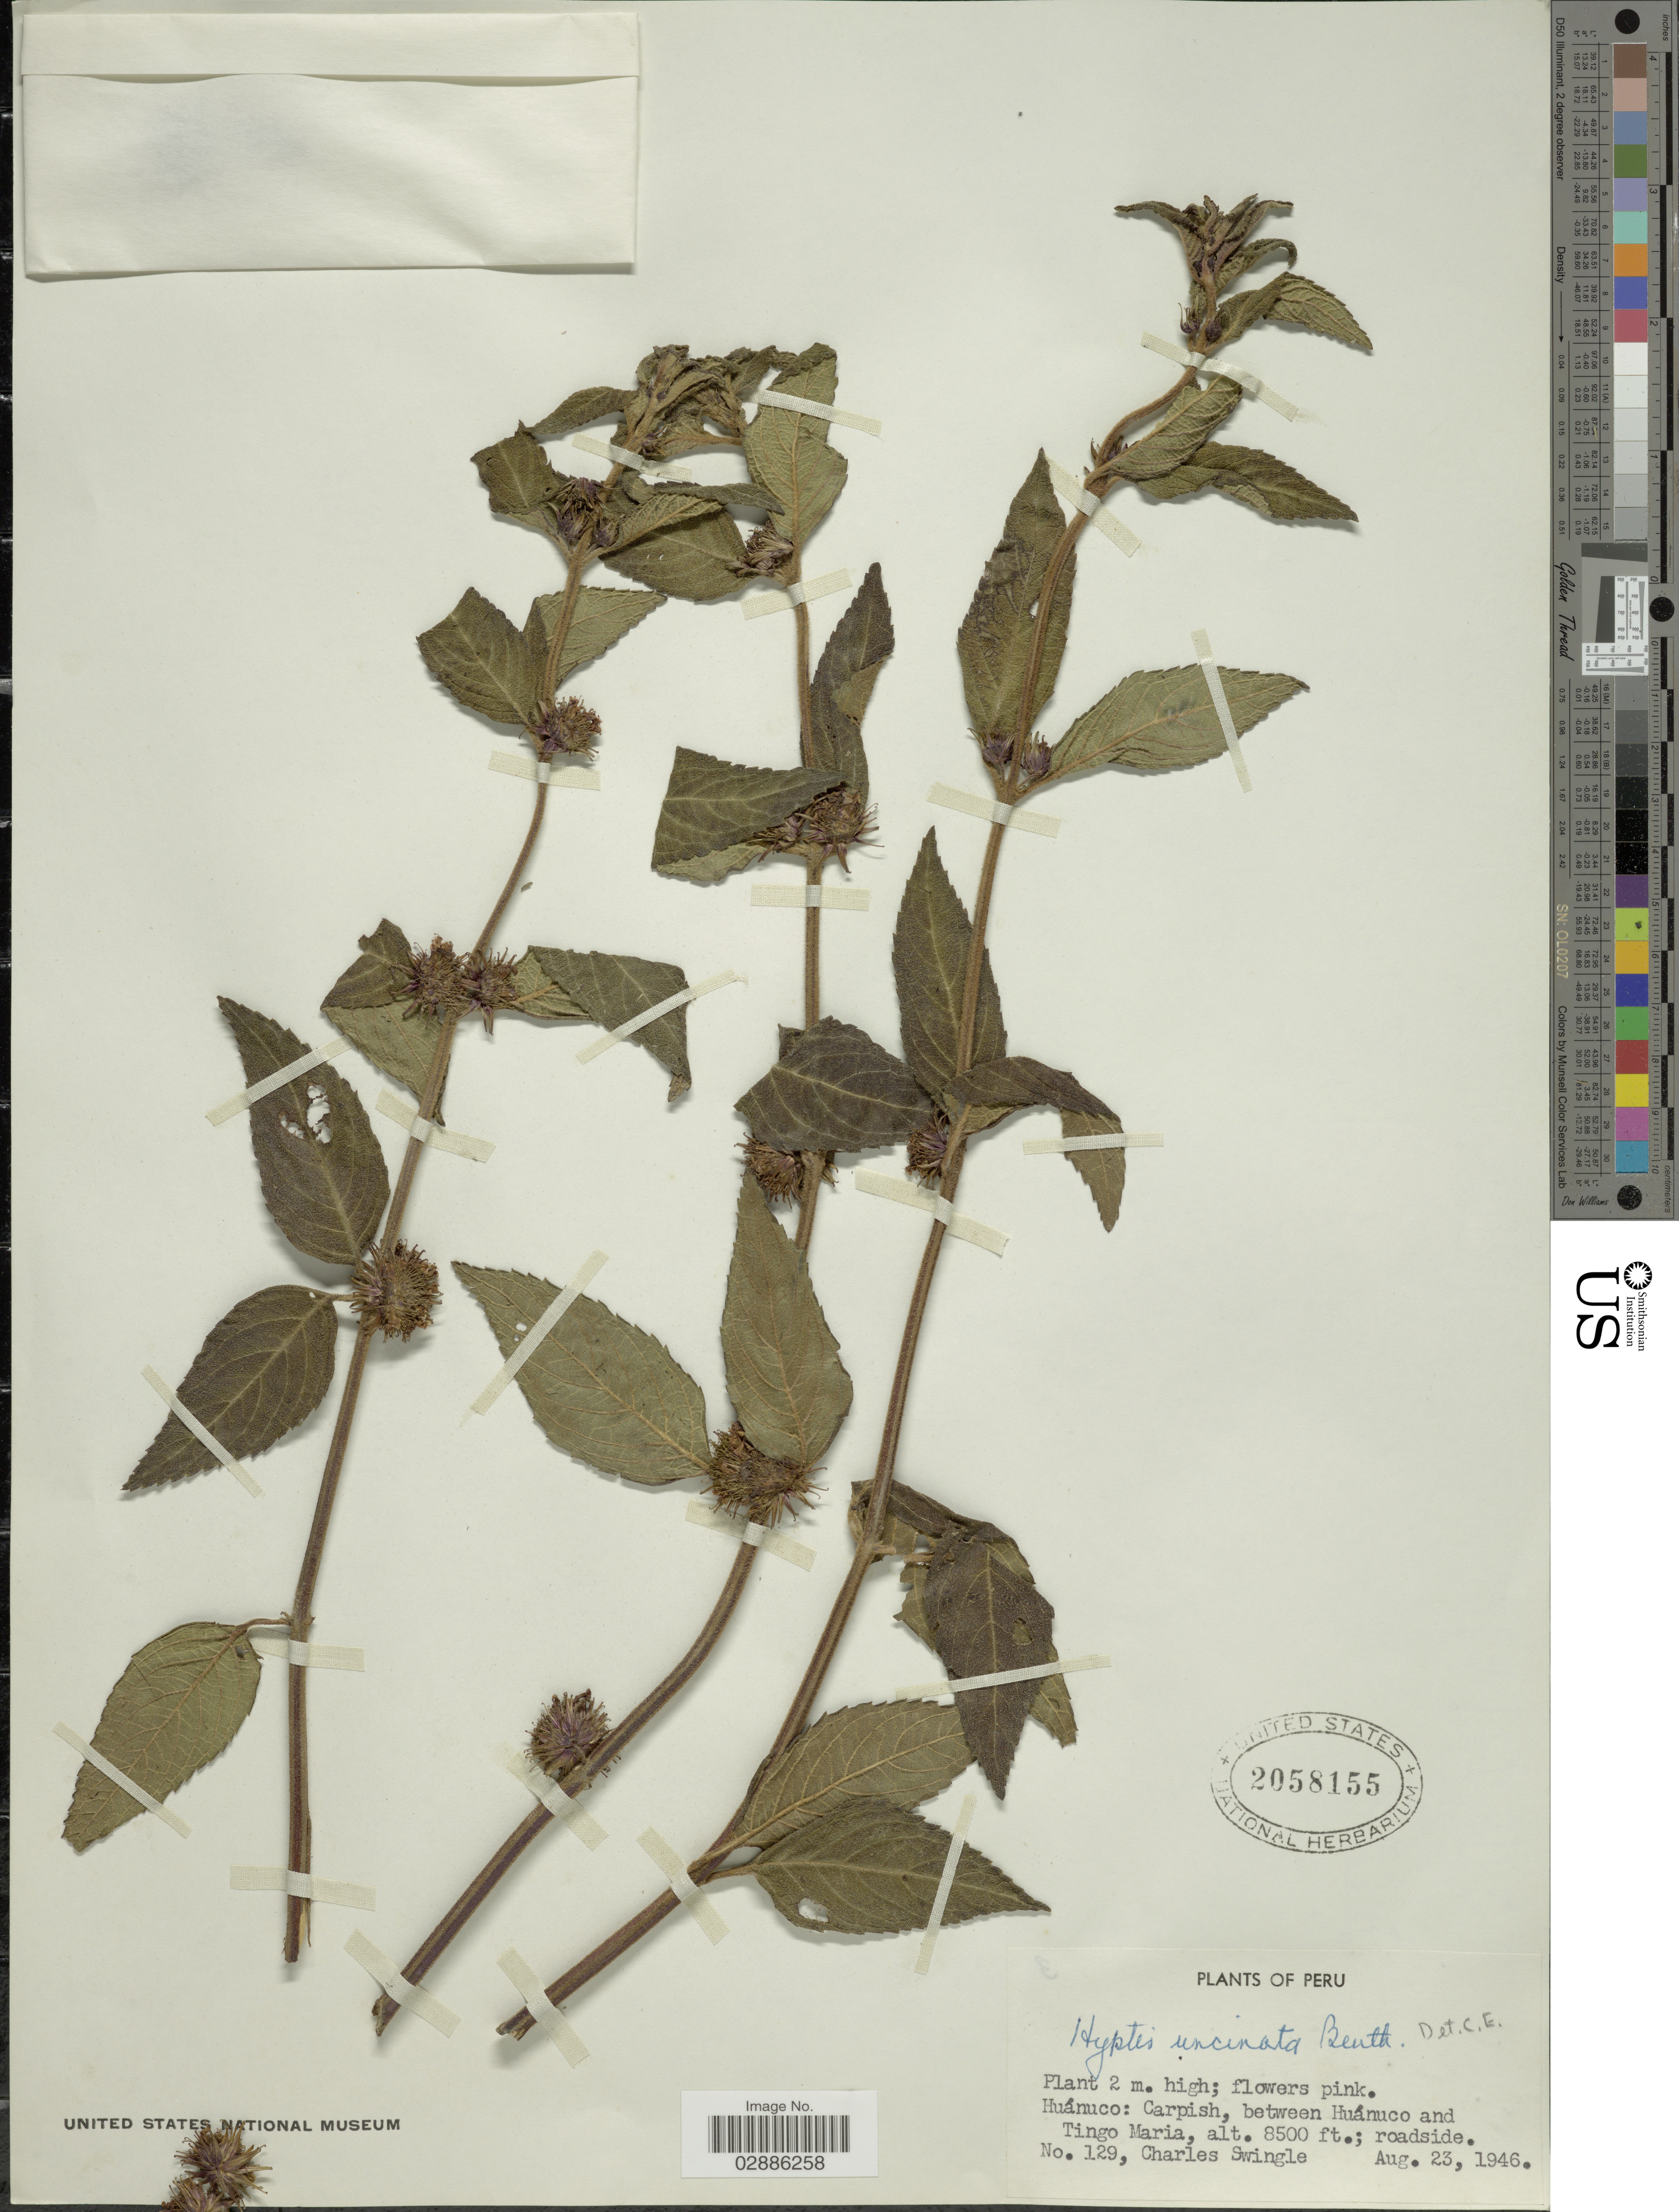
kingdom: Plantae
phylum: Tracheophyta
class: Magnoliopsida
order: Lamiales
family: Lamiaceae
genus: Hyptis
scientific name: Hyptis uncinata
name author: Benth.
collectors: C. Swingle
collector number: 129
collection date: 1946-08-23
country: Peru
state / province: Huánuco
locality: Huánuco: Carpish, between Huánuco and Tingo Maria.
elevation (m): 2591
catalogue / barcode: US 2058155